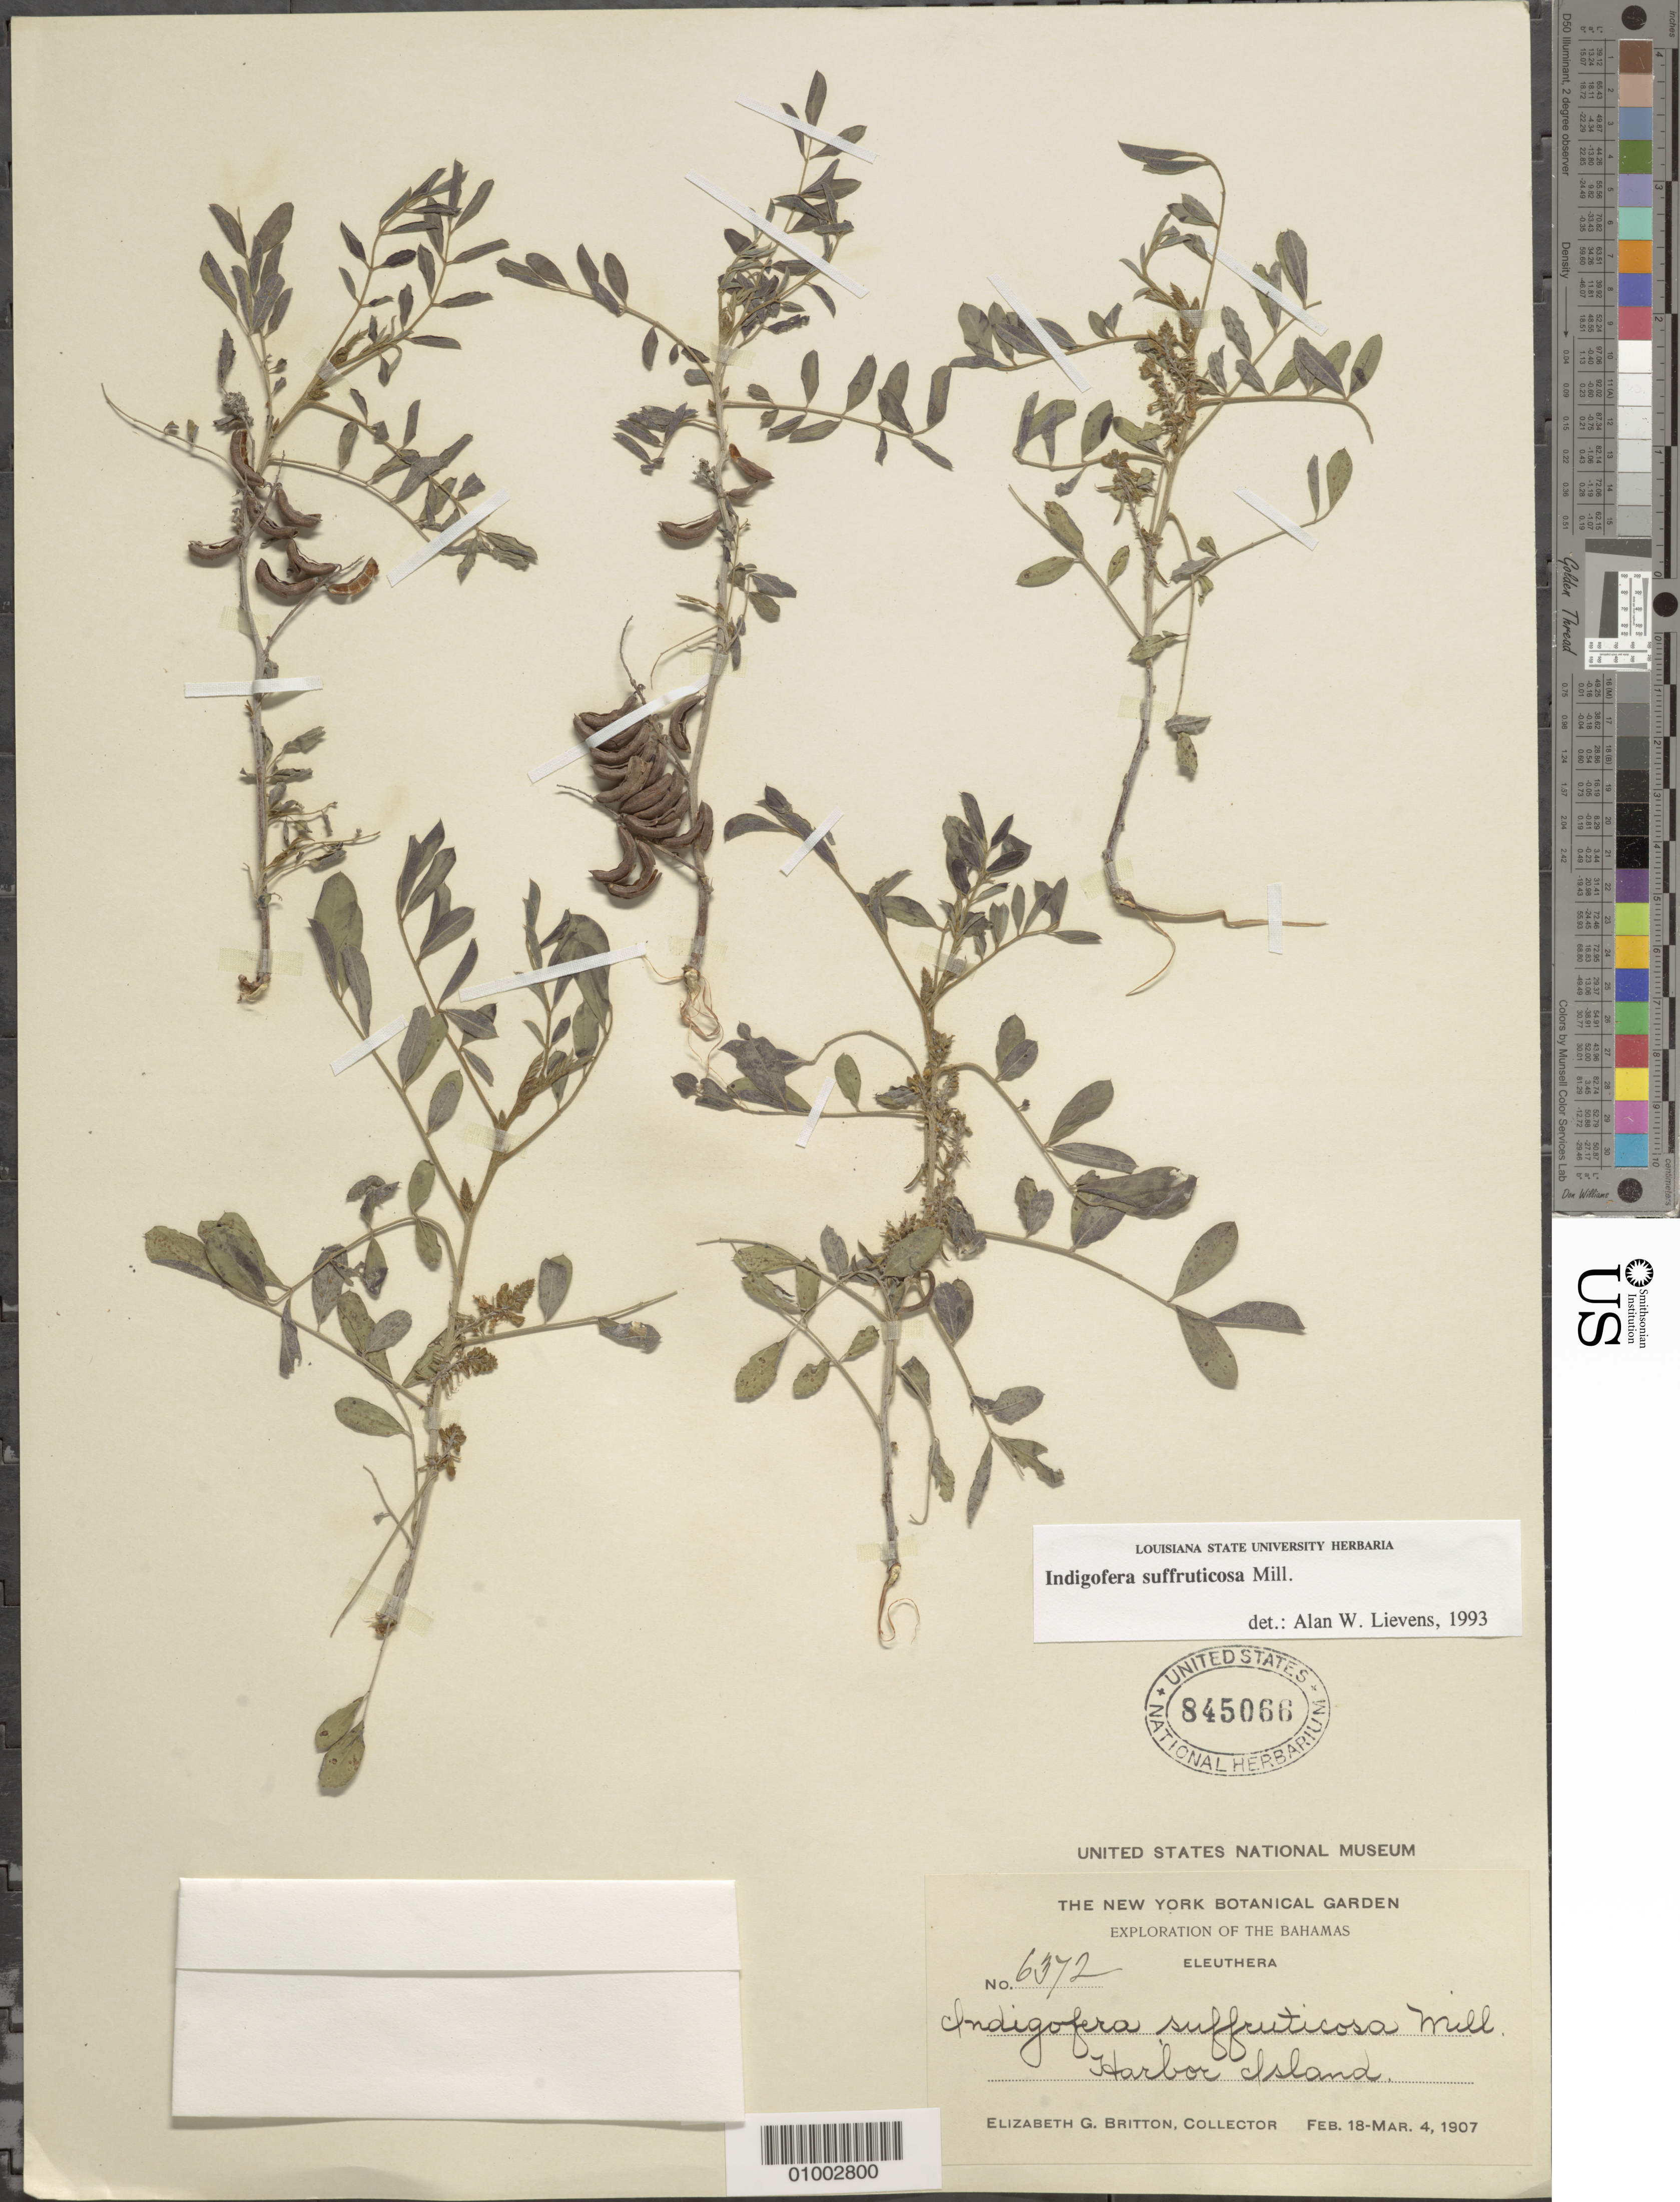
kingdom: Plantae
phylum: Tracheophyta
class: Magnoliopsida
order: Fabales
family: Fabaceae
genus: Indigofera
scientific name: Indigofera suffruticosa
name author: Mill.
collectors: E. G. Britton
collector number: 6372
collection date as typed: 18 Feb 1907 to 04 Mar 1907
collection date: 1907-02-18/1907-03-04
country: Bahamas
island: Eleuthera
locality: Harbor Island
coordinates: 0 N, 0 E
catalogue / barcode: US 845066